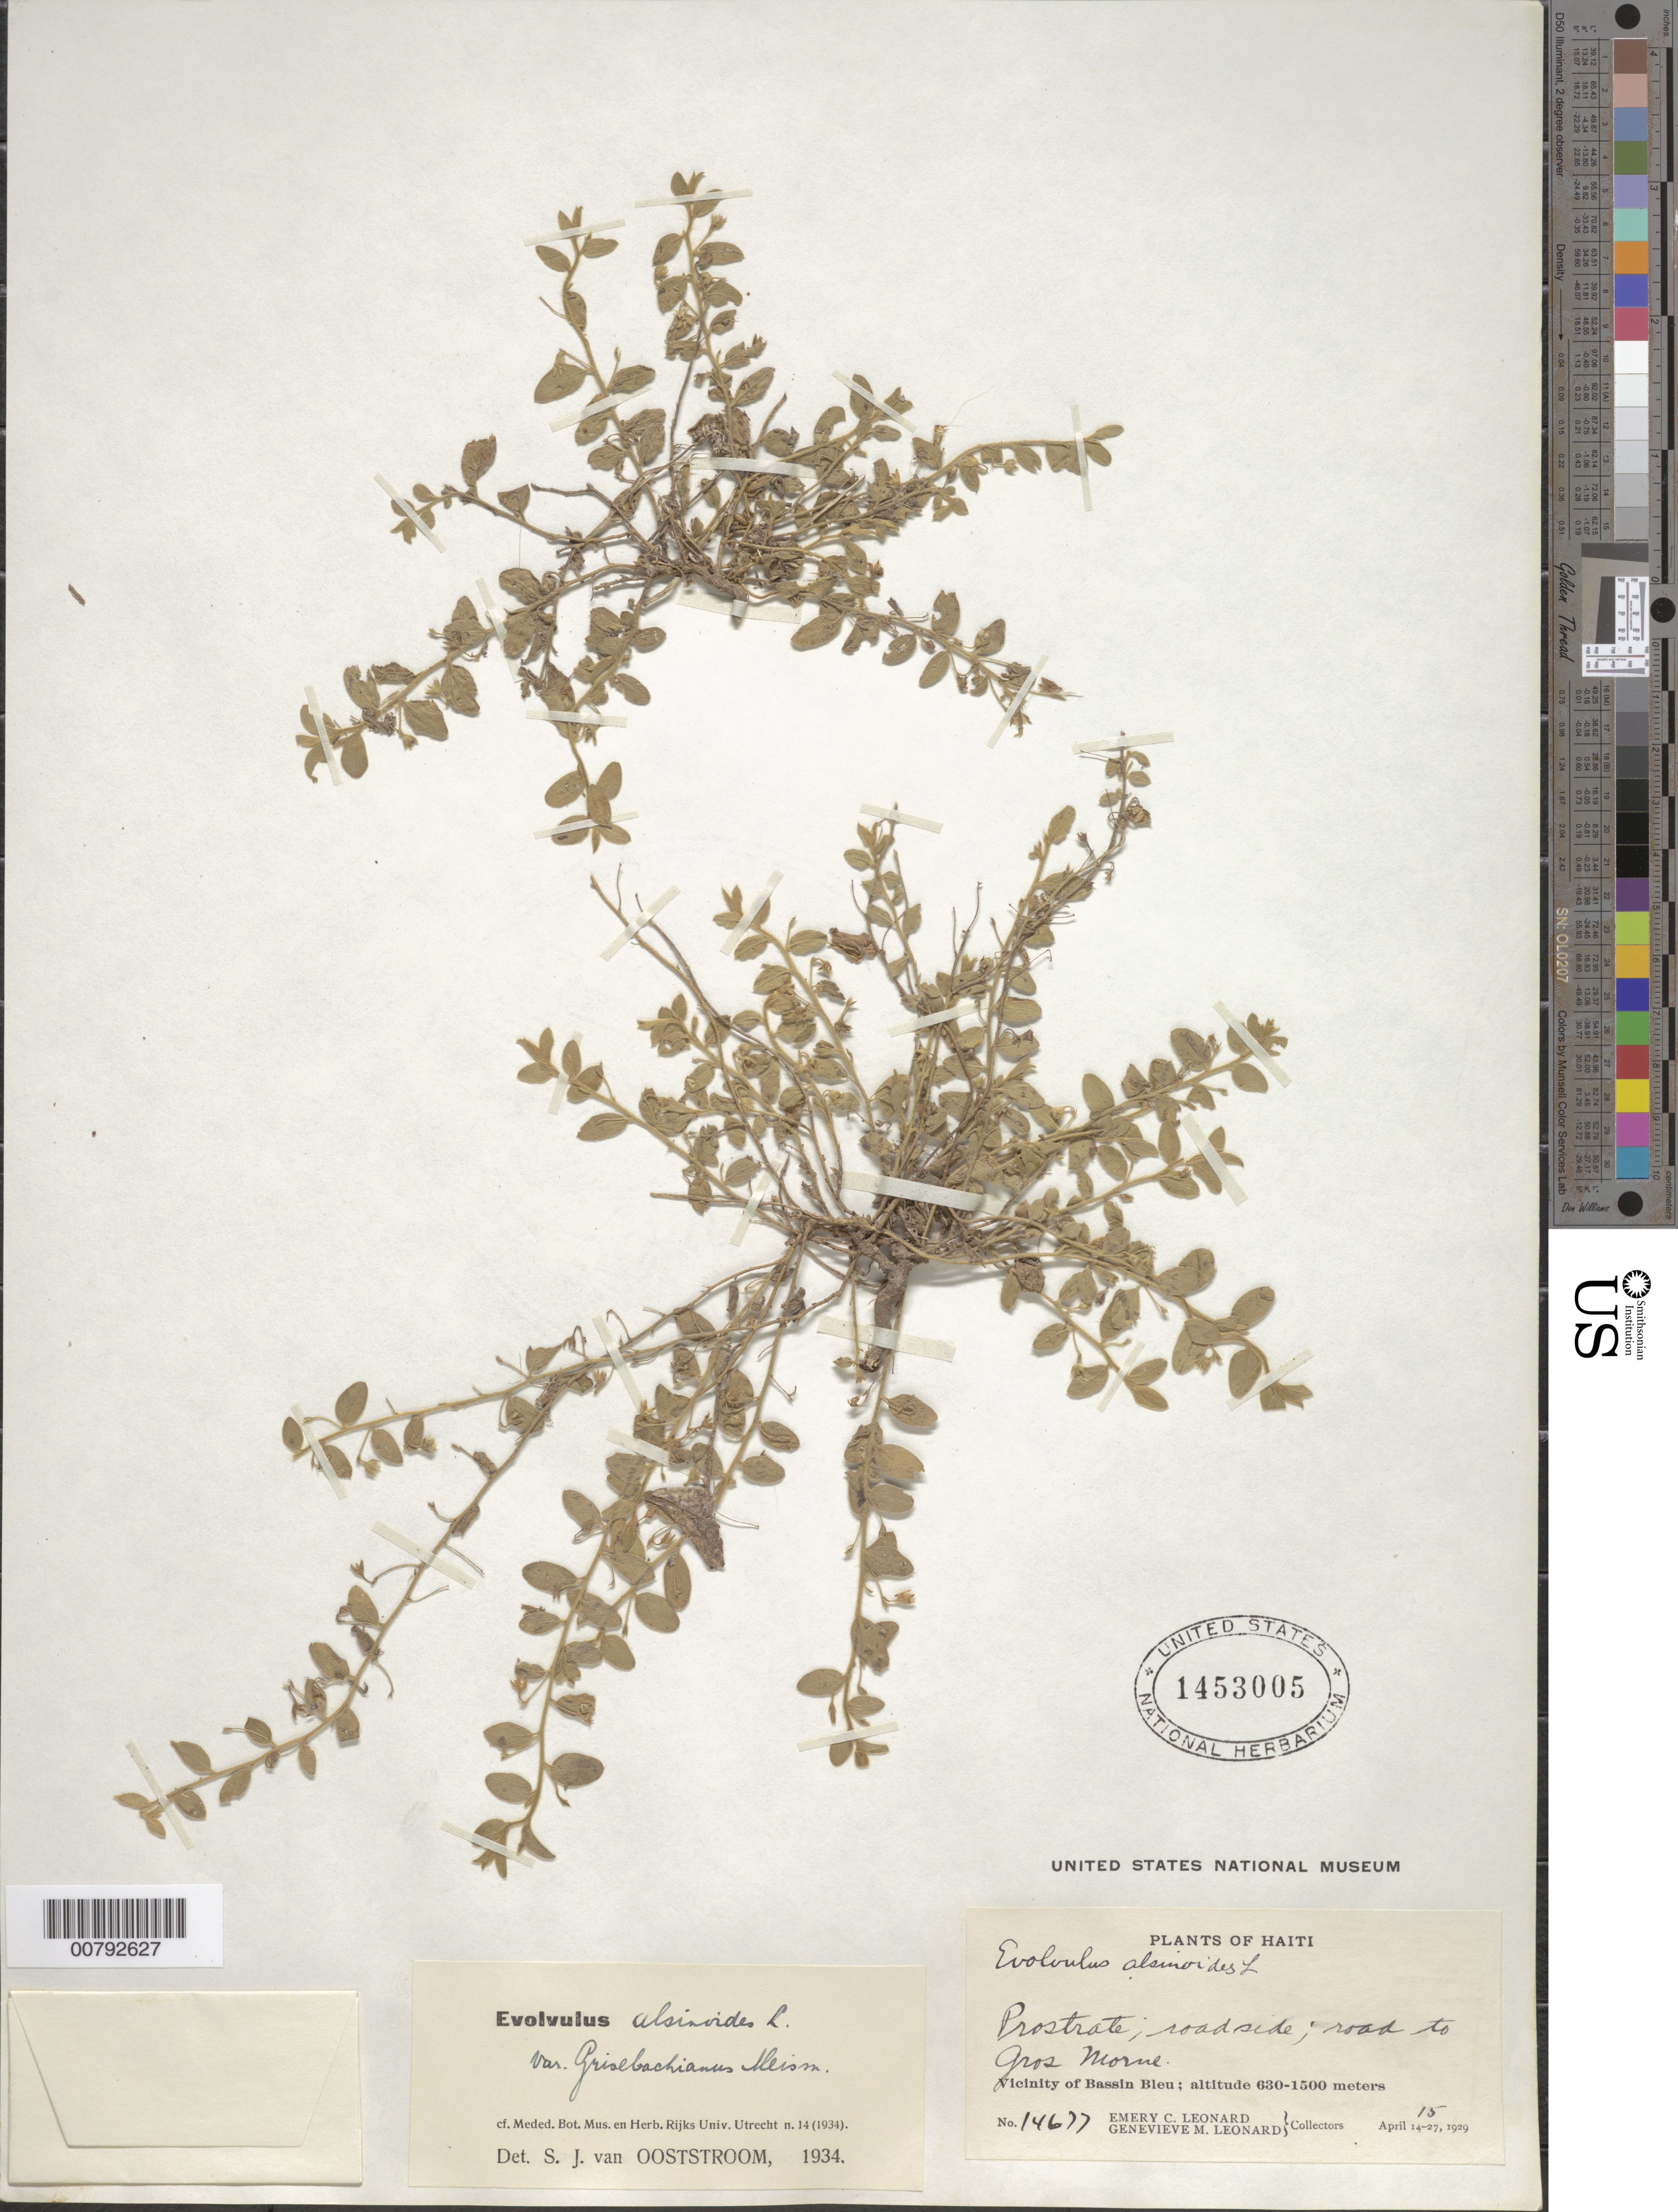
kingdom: Plantae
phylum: Tracheophyta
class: Magnoliopsida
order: Solanales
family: Convolvulaceae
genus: Evolvulus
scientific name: Evolvulus alsinoides var. grisebachianus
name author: Meisn.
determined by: Ooststroom, S. J. van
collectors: E. C. Leonard & G. M. Leonard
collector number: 14677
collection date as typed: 15 Apr 1929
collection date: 1929-04-15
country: Haiti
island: Hispaniola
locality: Vicinity of Bassin Bleu, road to Gros Morne.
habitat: Roadside.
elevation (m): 630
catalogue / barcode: US 1453005